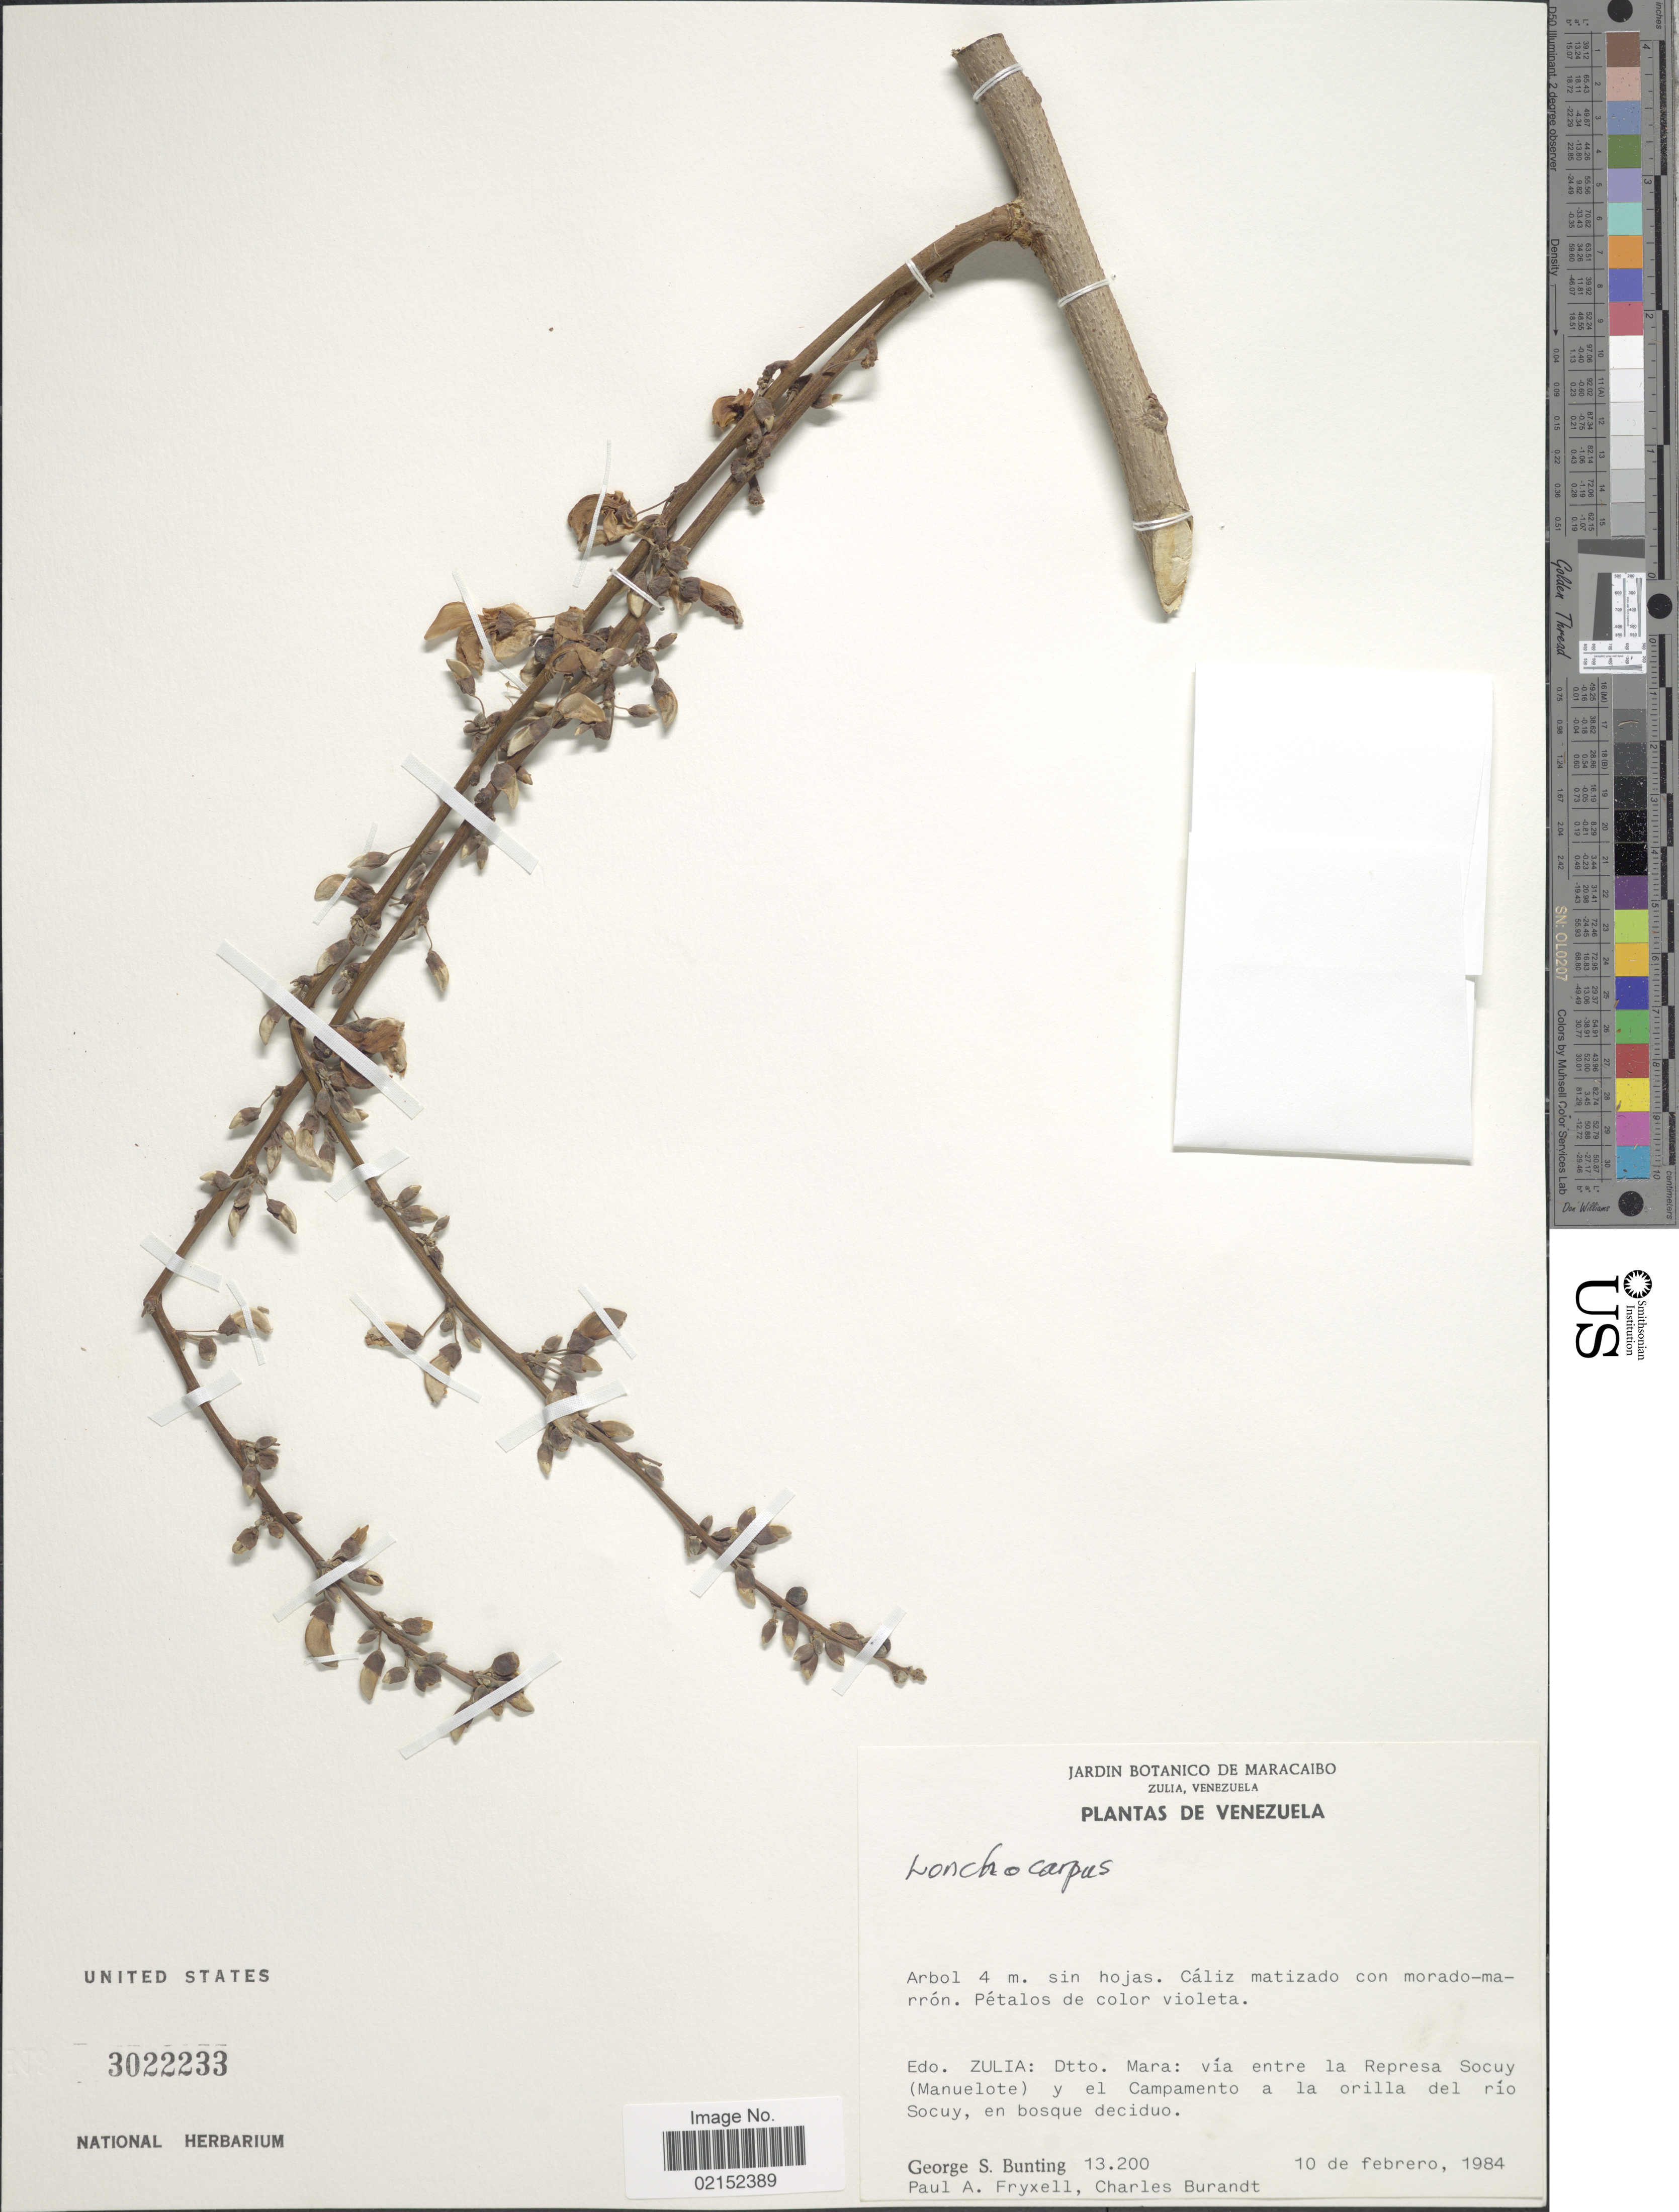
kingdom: Plantae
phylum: Tracheophyta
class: Magnoliopsida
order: Fabales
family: Fabaceae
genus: Lonchocarpus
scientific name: Lonchocarpus sp.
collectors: G. S. Bunting, P. A. Fryxell & C. Burandt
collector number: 13200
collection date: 1984-02-10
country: Venezuela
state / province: Zulia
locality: Dtto. Mara: via entre la Represa Socuy (Manuelote) y el Campamento a la orilla del rio Socuy, en bosque deciduo.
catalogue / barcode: US 3022233